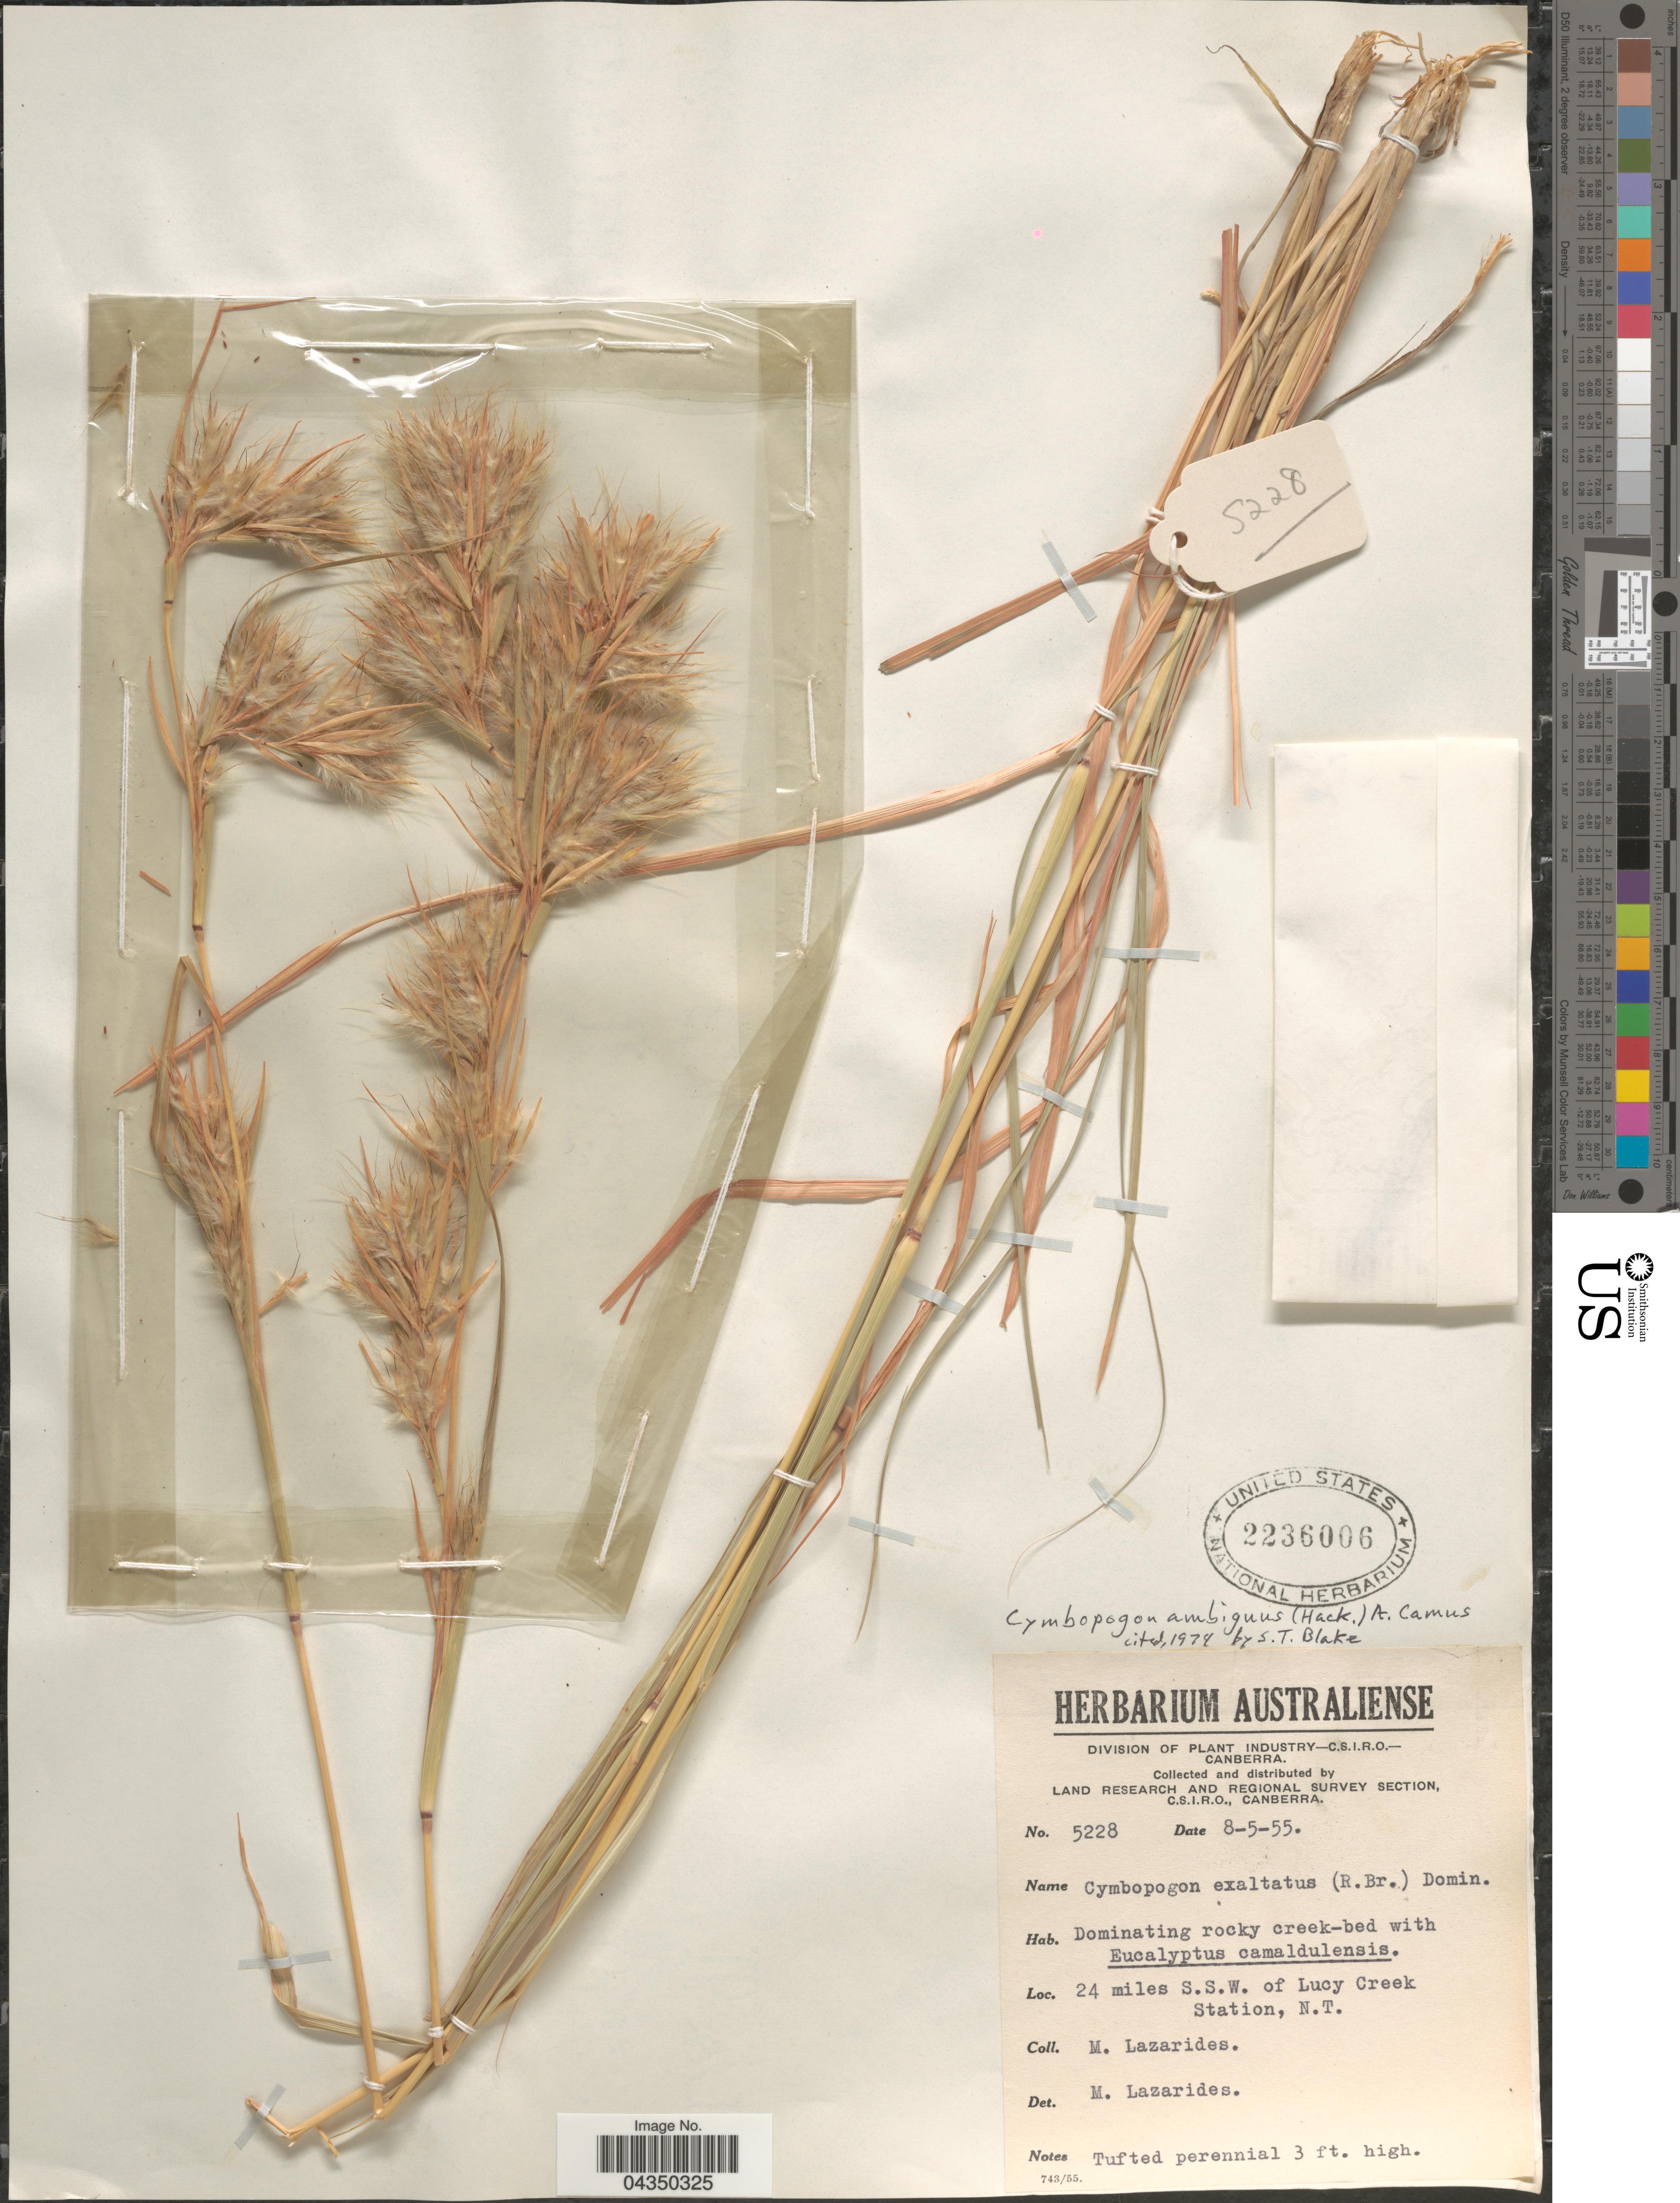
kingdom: Plantae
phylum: Tracheophyta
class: Liliopsida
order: Poales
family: Poaceae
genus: Cymbopogon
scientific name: Cymbopogon ambiguus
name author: A. Camus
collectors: M. Lazarides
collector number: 5228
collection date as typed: Transcribed d/m/y: 8/5/55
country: Australia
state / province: Northern Territory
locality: Land Research and Regional Survey Section. 24 miles S.S.W. of Lucy Creek Station.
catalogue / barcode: US 2236006